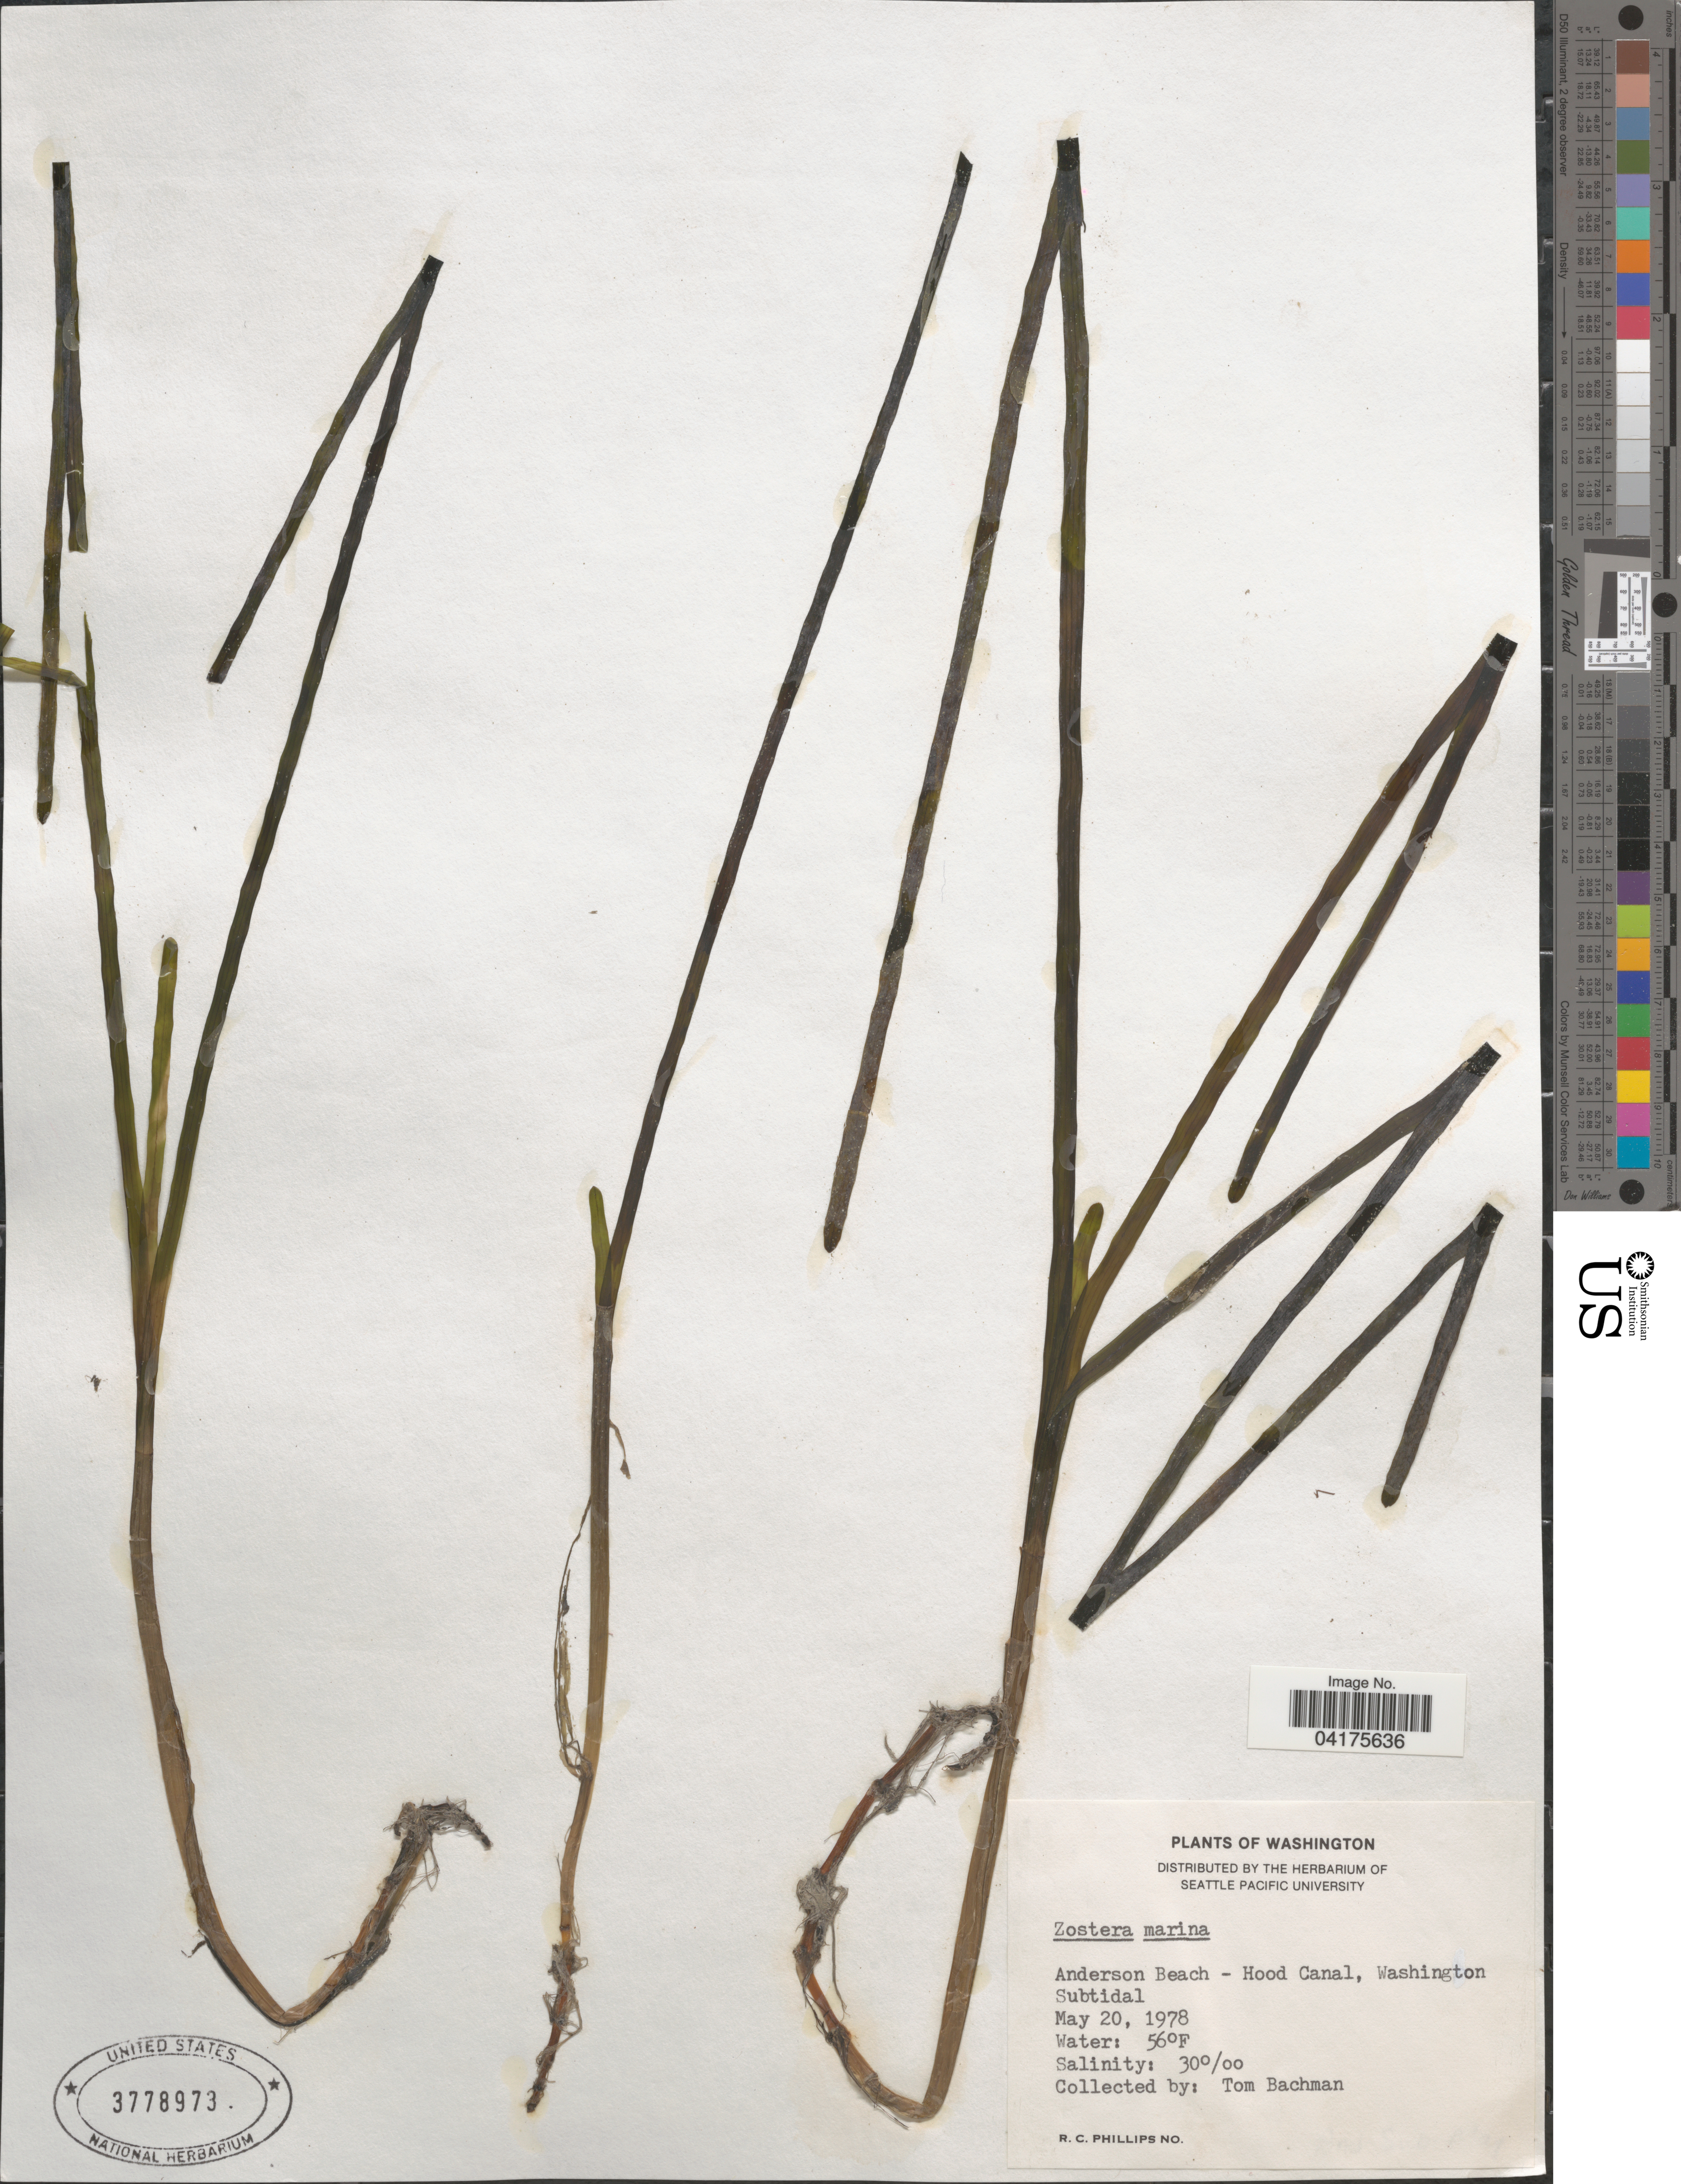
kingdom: Plantae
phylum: Tracheophyta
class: Liliopsida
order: Alismatales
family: Zosteraceae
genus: Zostera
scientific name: Zostera marina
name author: L.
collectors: T. Bachman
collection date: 1978-05-20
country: United States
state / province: Washington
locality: Anderson Beach - Hood Canal.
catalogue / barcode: US 3778973